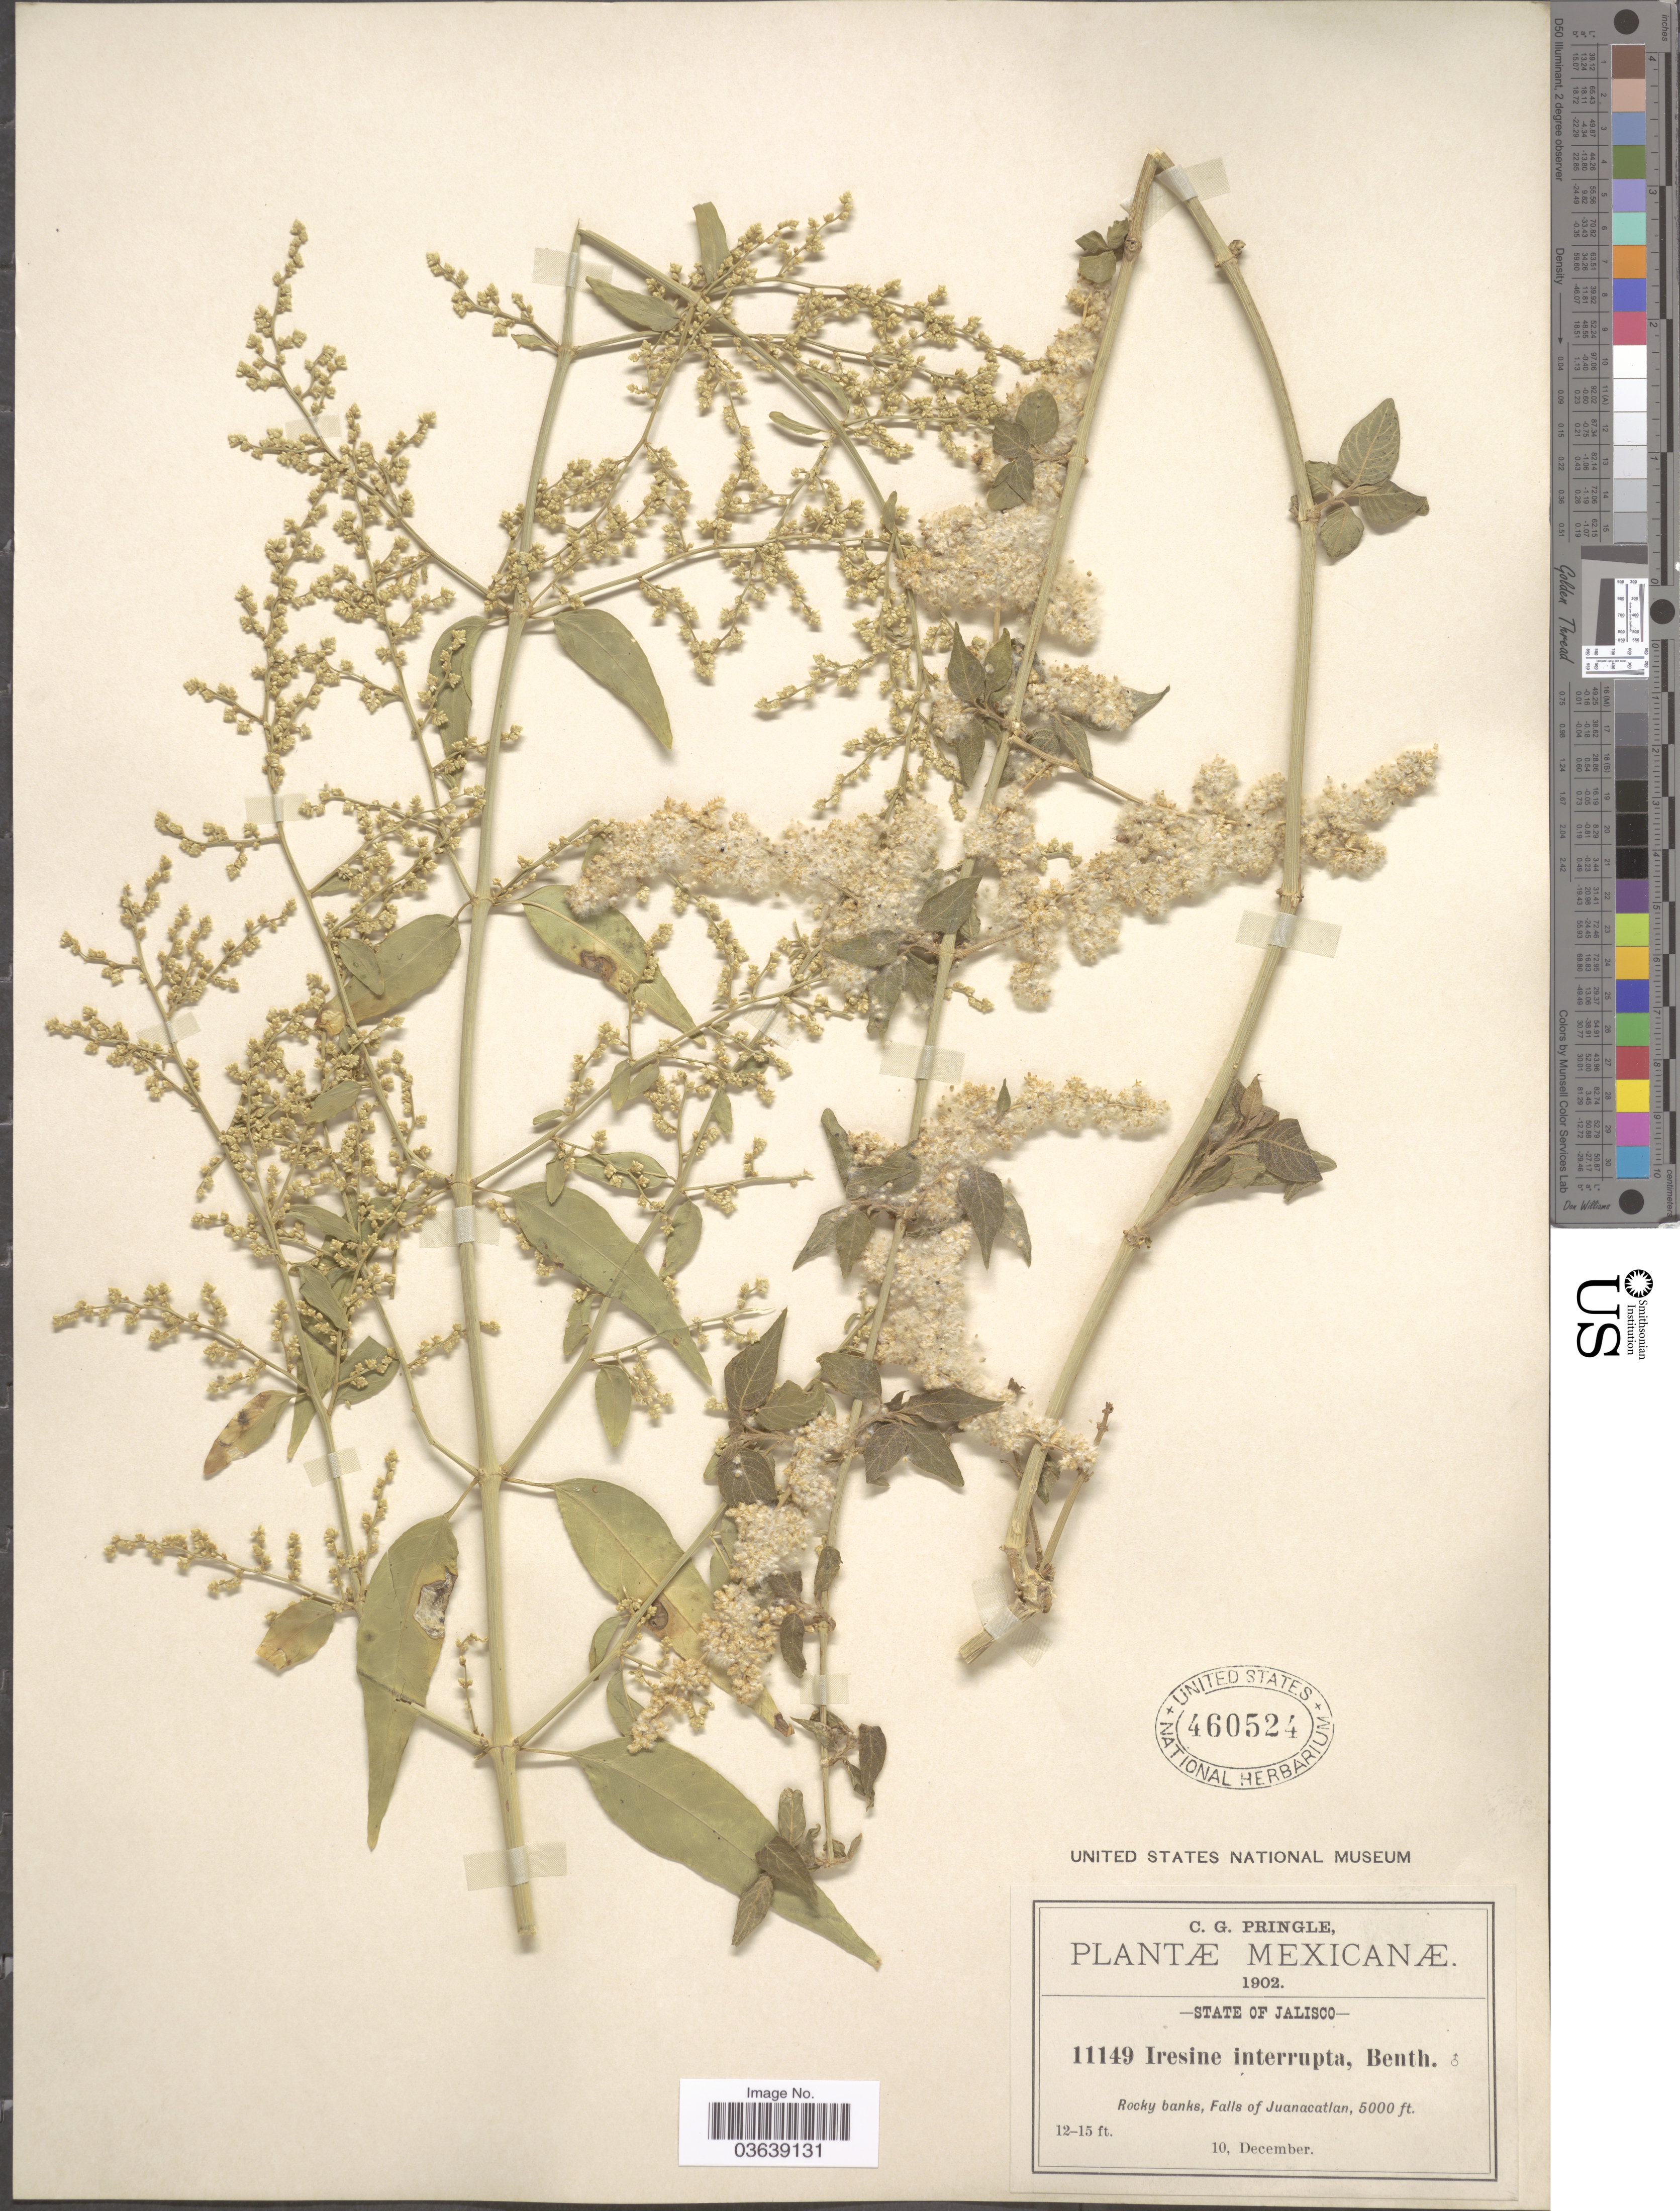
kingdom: Plantae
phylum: Tracheophyta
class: Magnoliopsida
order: Caryophyllales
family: Amaranthaceae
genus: Iresine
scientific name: Iresine interrupta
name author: Benth.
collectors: C. G. Pringle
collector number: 11149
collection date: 1902-12-10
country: Mexico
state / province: Jalisco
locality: Falls of Juanacatlan.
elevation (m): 1524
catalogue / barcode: US 460524